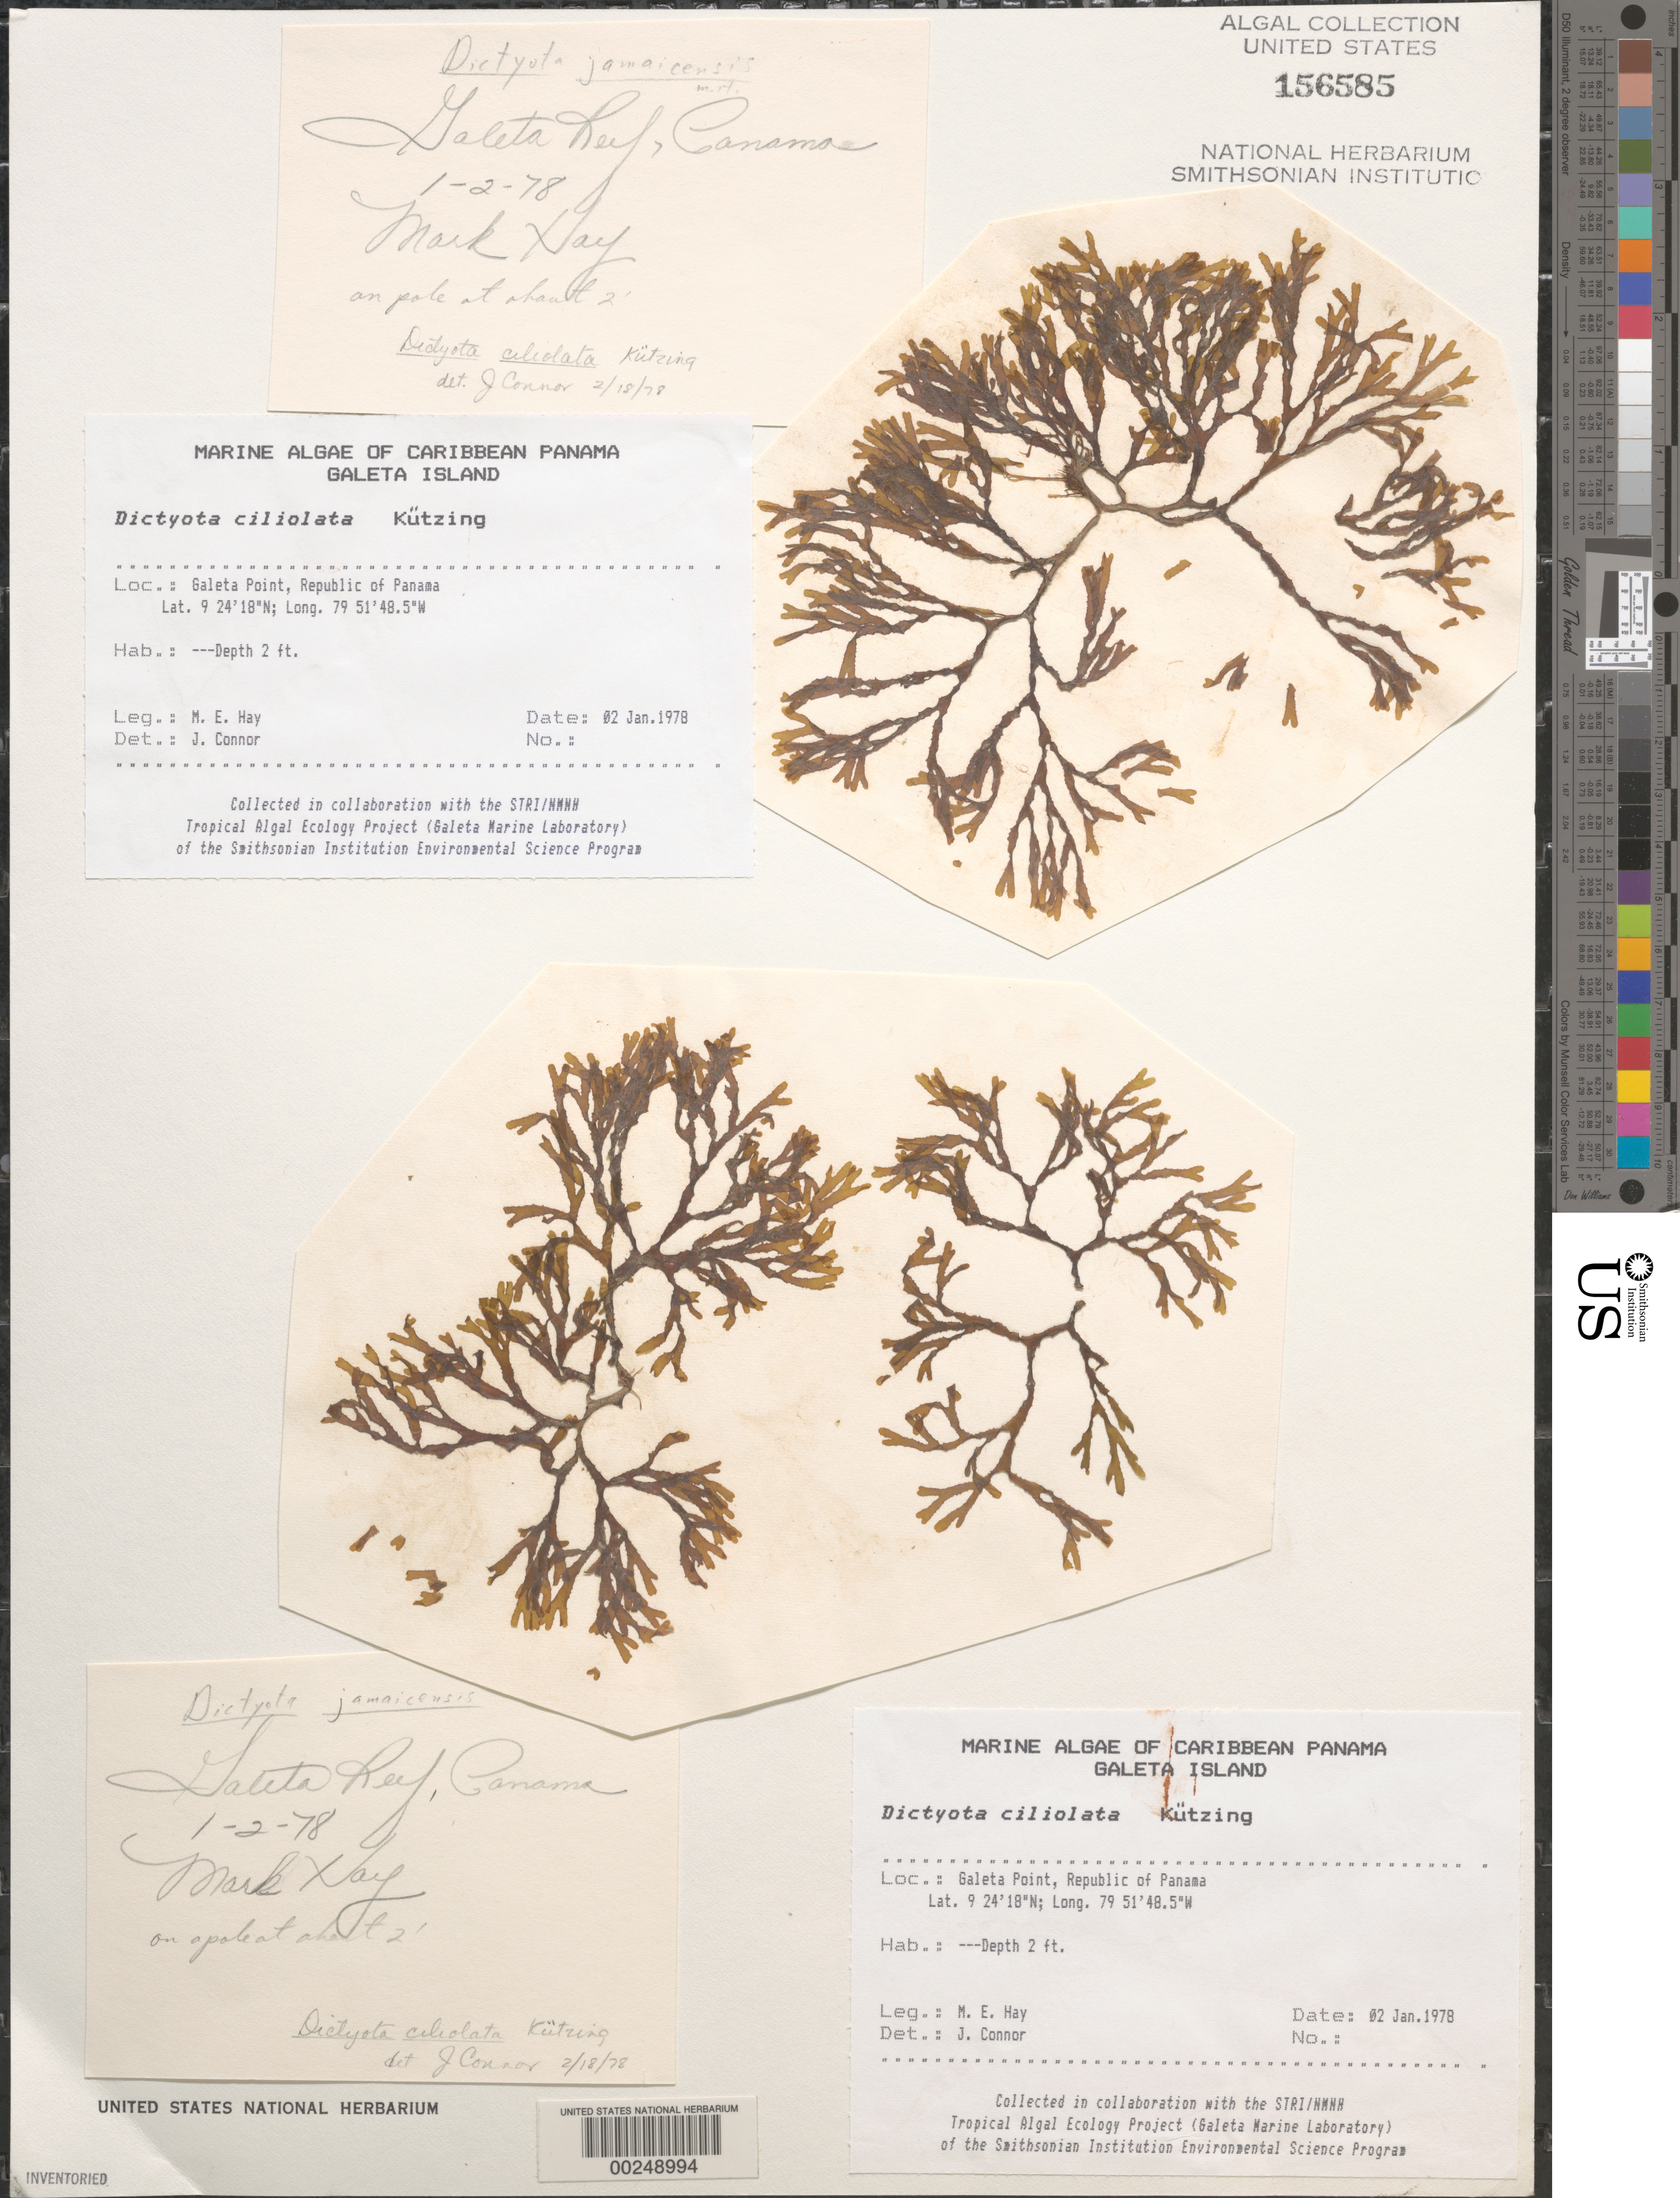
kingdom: Chromista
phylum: Ochrophyta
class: Phaeophyceae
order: Dictyotales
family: Dictyotaceae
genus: Dictyota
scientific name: Dictyota ciliolata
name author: Sond. ex Kütz.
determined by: Connor, J.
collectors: M. E. Hay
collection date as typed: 02 Jan 1978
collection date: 1978-01-02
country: Panama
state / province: Colón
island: Galeta Island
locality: Galeta Point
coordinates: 9 24' 18" N, 79 51' 48.5" W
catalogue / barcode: US 156585